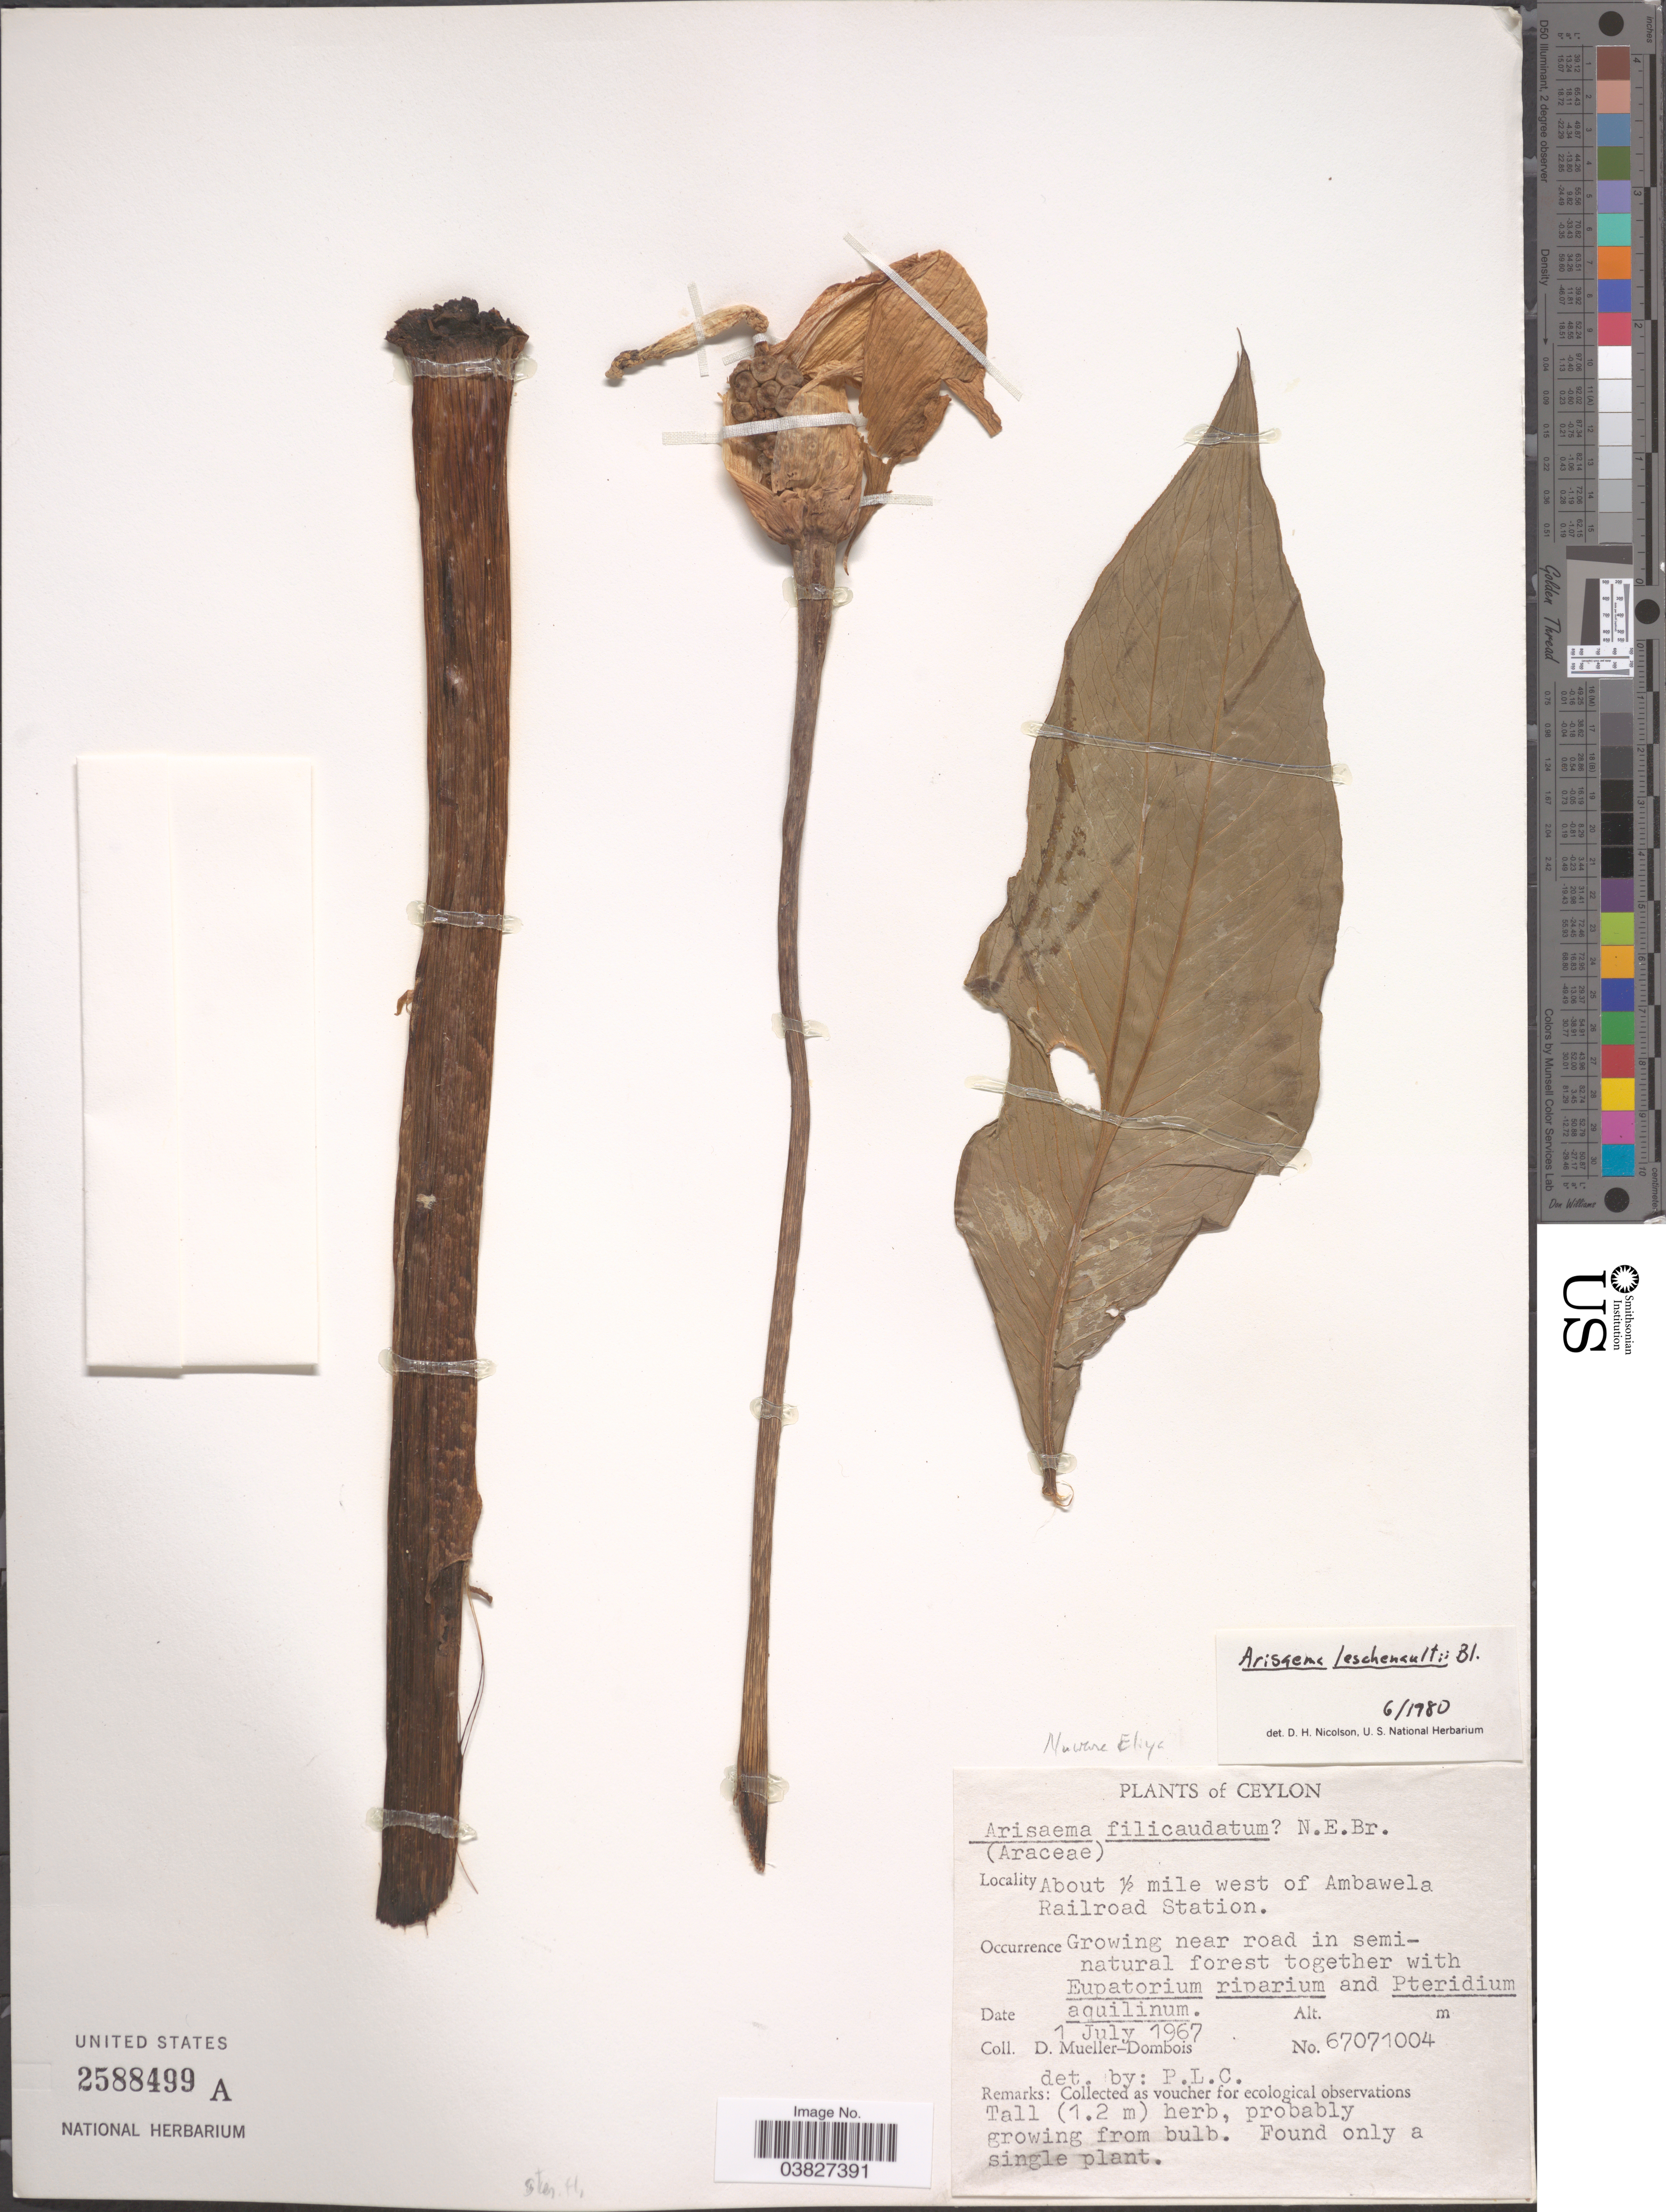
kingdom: Plantae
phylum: Tracheophyta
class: Liliopsida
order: Alismatales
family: Araceae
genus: Arisaema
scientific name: Arisaema leschenaultii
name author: Blume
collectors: D. Mueller-Dombois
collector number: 67071004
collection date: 1967-07-01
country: Sri Lanka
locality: Ceylon. About ½ mile west of Ambawela Railroad Station.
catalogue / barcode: US 2588499A